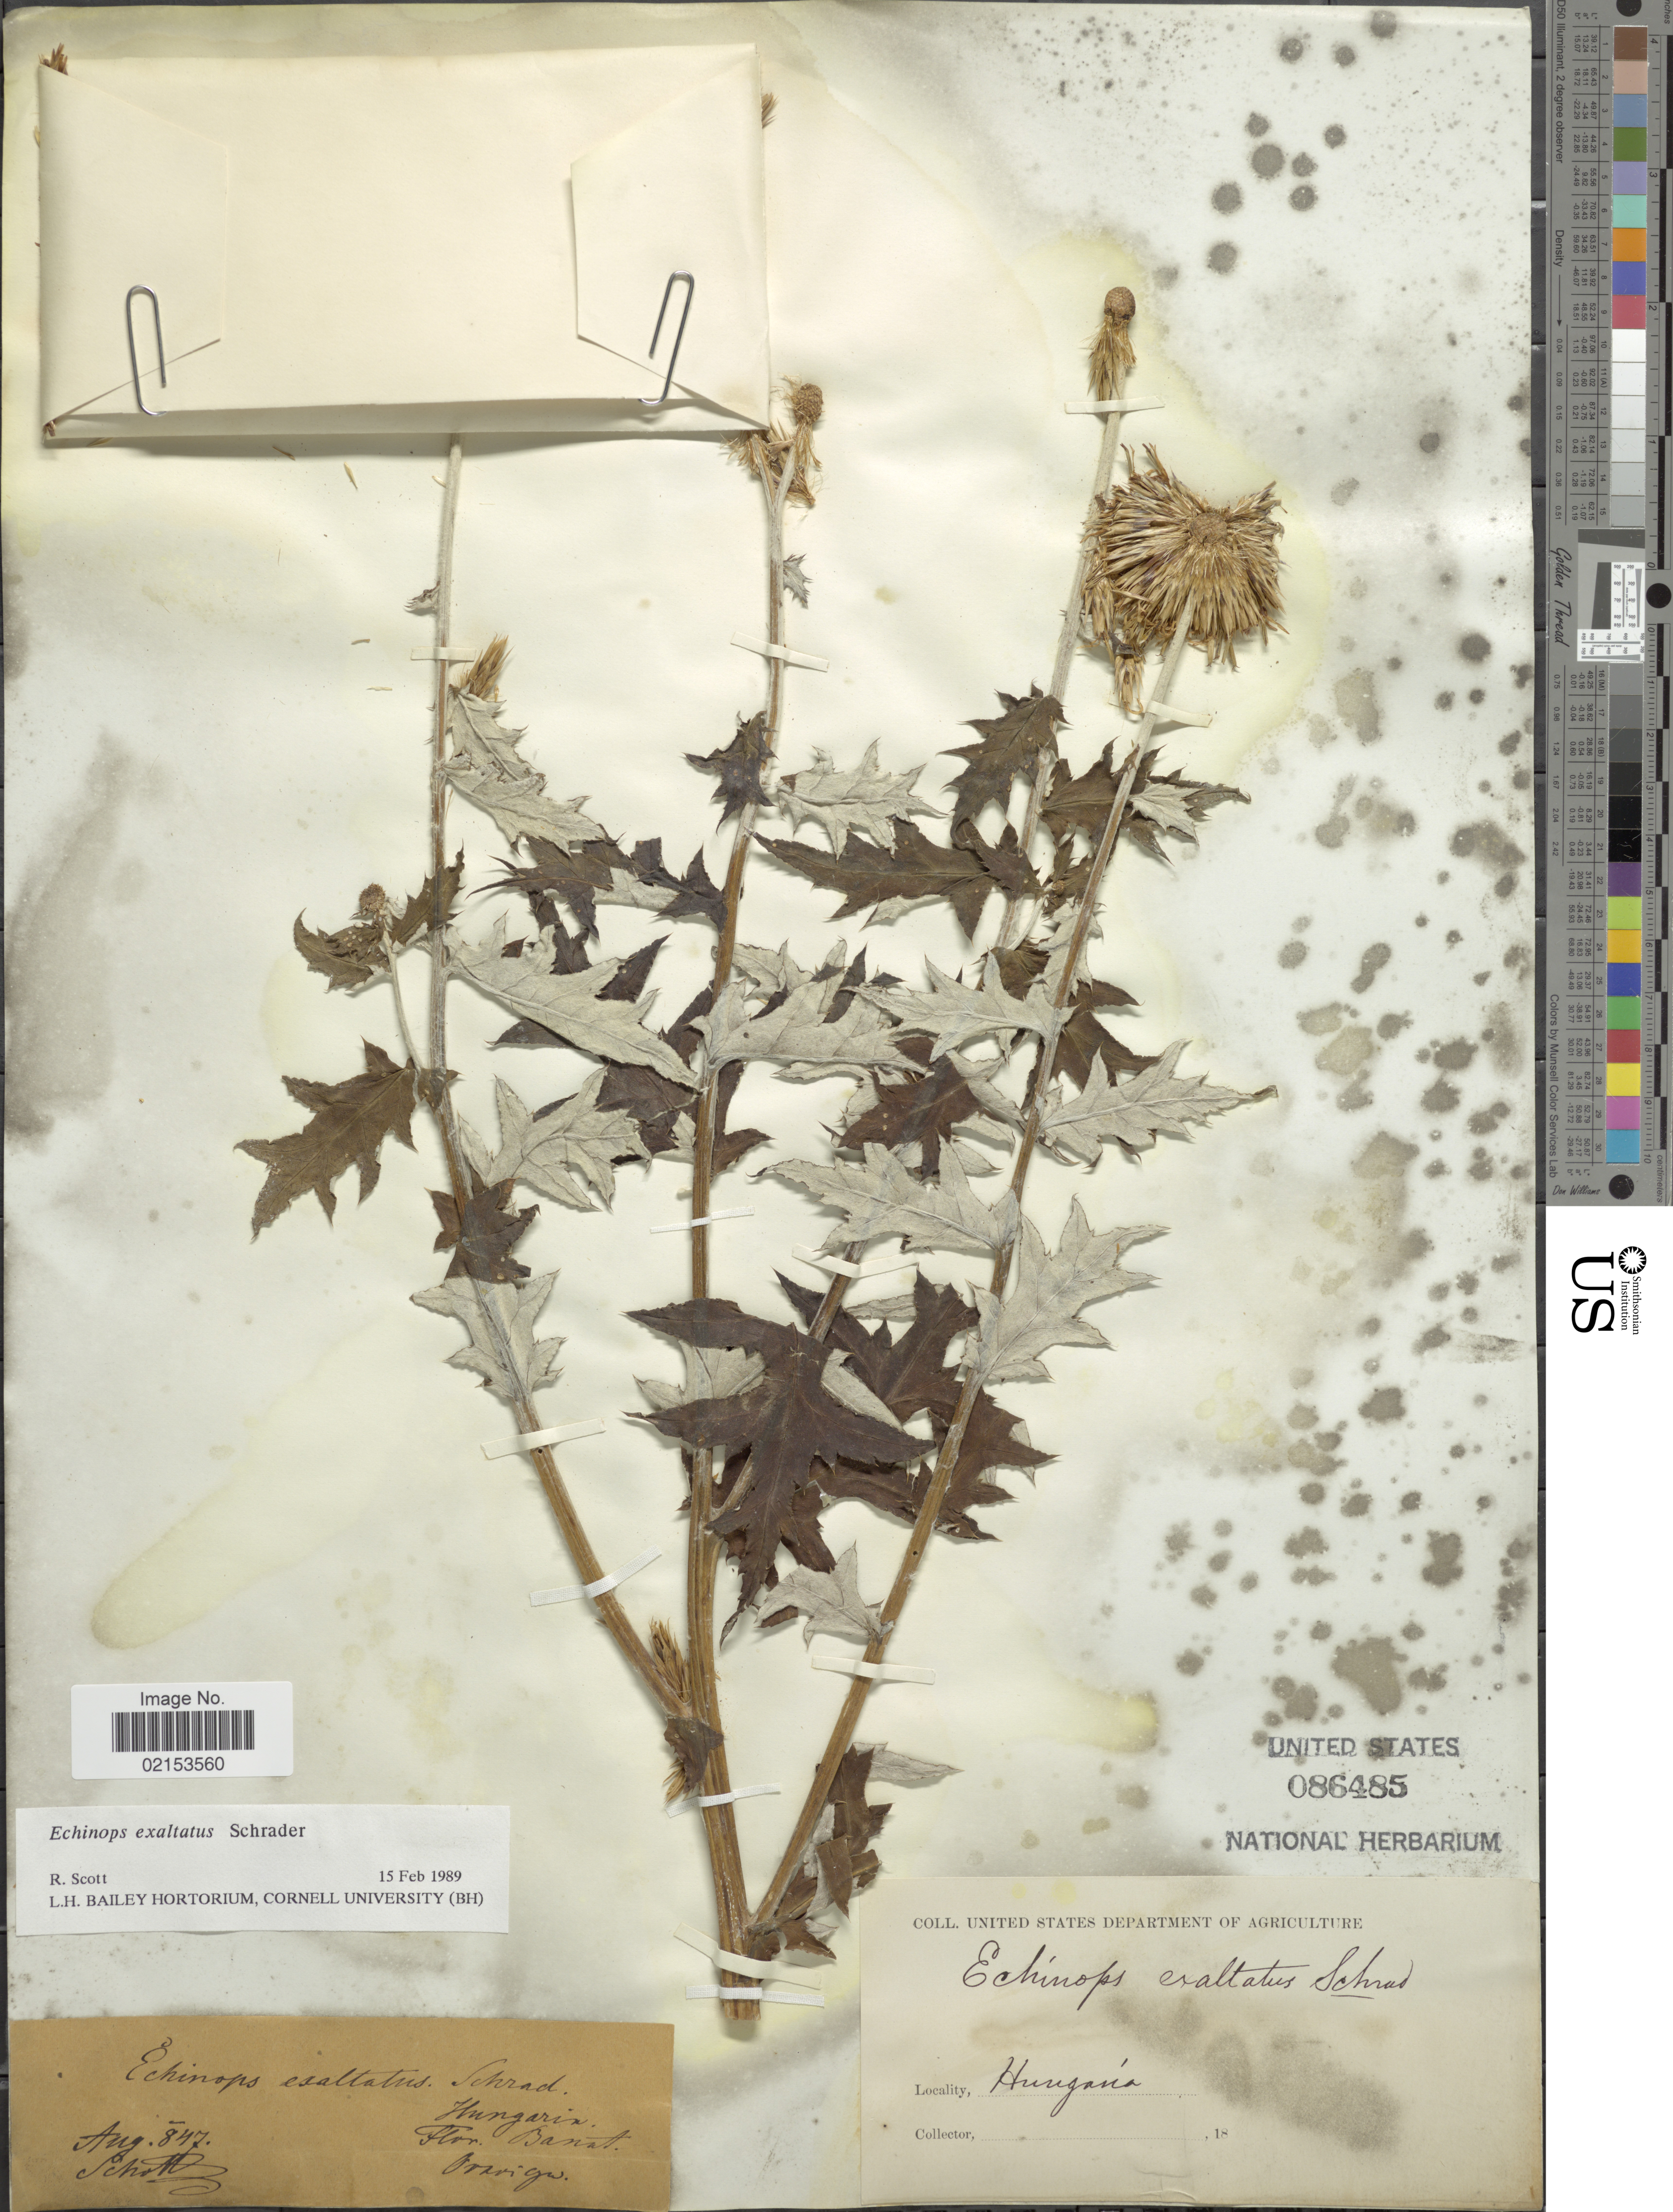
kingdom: Plantae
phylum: Tracheophyta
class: Magnoliopsida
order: Asterales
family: Asteraceae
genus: Echinops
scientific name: Echinops exaltatus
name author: Schrad.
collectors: Schott, --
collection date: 1847-08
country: Romania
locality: Flor. Banat, Oravicza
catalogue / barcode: US 86485